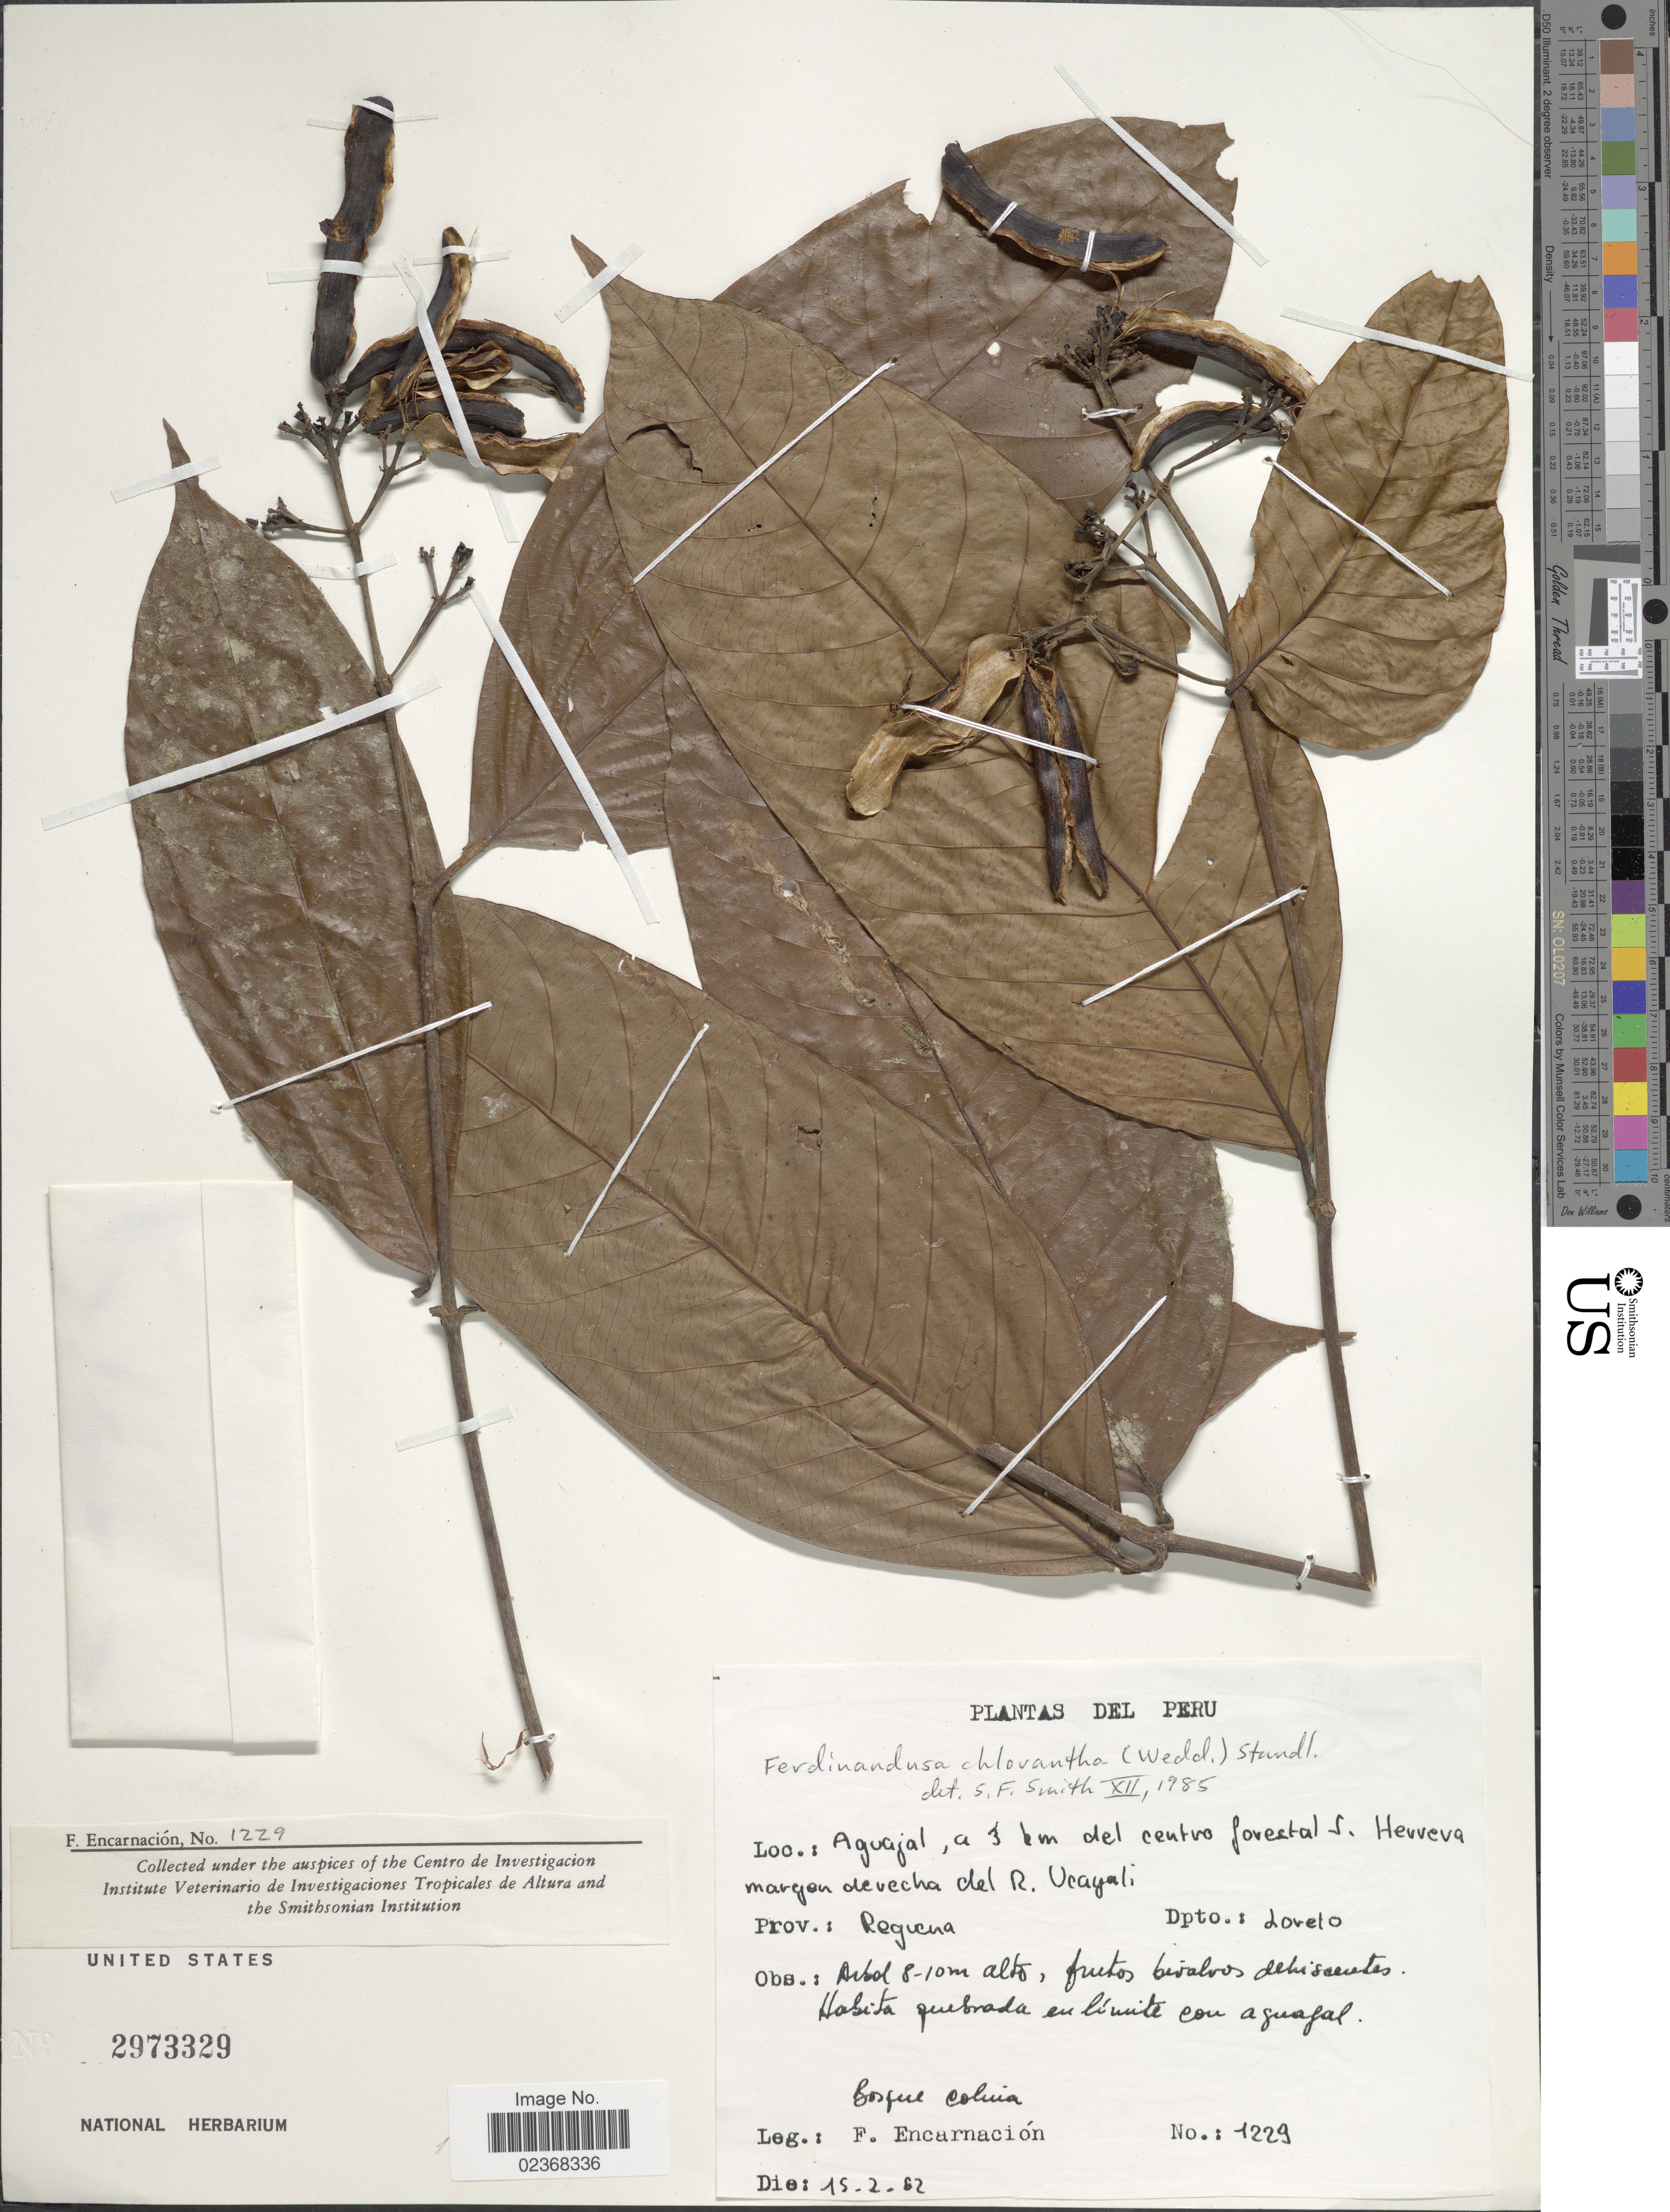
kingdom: Plantae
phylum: Tracheophyta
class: Magnoliopsida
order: Gentianales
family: Rubiaceae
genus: Ferdinandusa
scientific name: Ferdinandusa chlorantha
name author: (Wedd.) Standl.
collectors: F. Encarnación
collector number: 1229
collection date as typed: Transcribed d/m/y: 15/2/82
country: Peru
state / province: Loreto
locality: Aguajal, a 3 km del centro forestal S. Herreva margen derecha del R. Veayali, Prov. Reguena, Dpto.: Loreto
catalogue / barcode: US 2973329